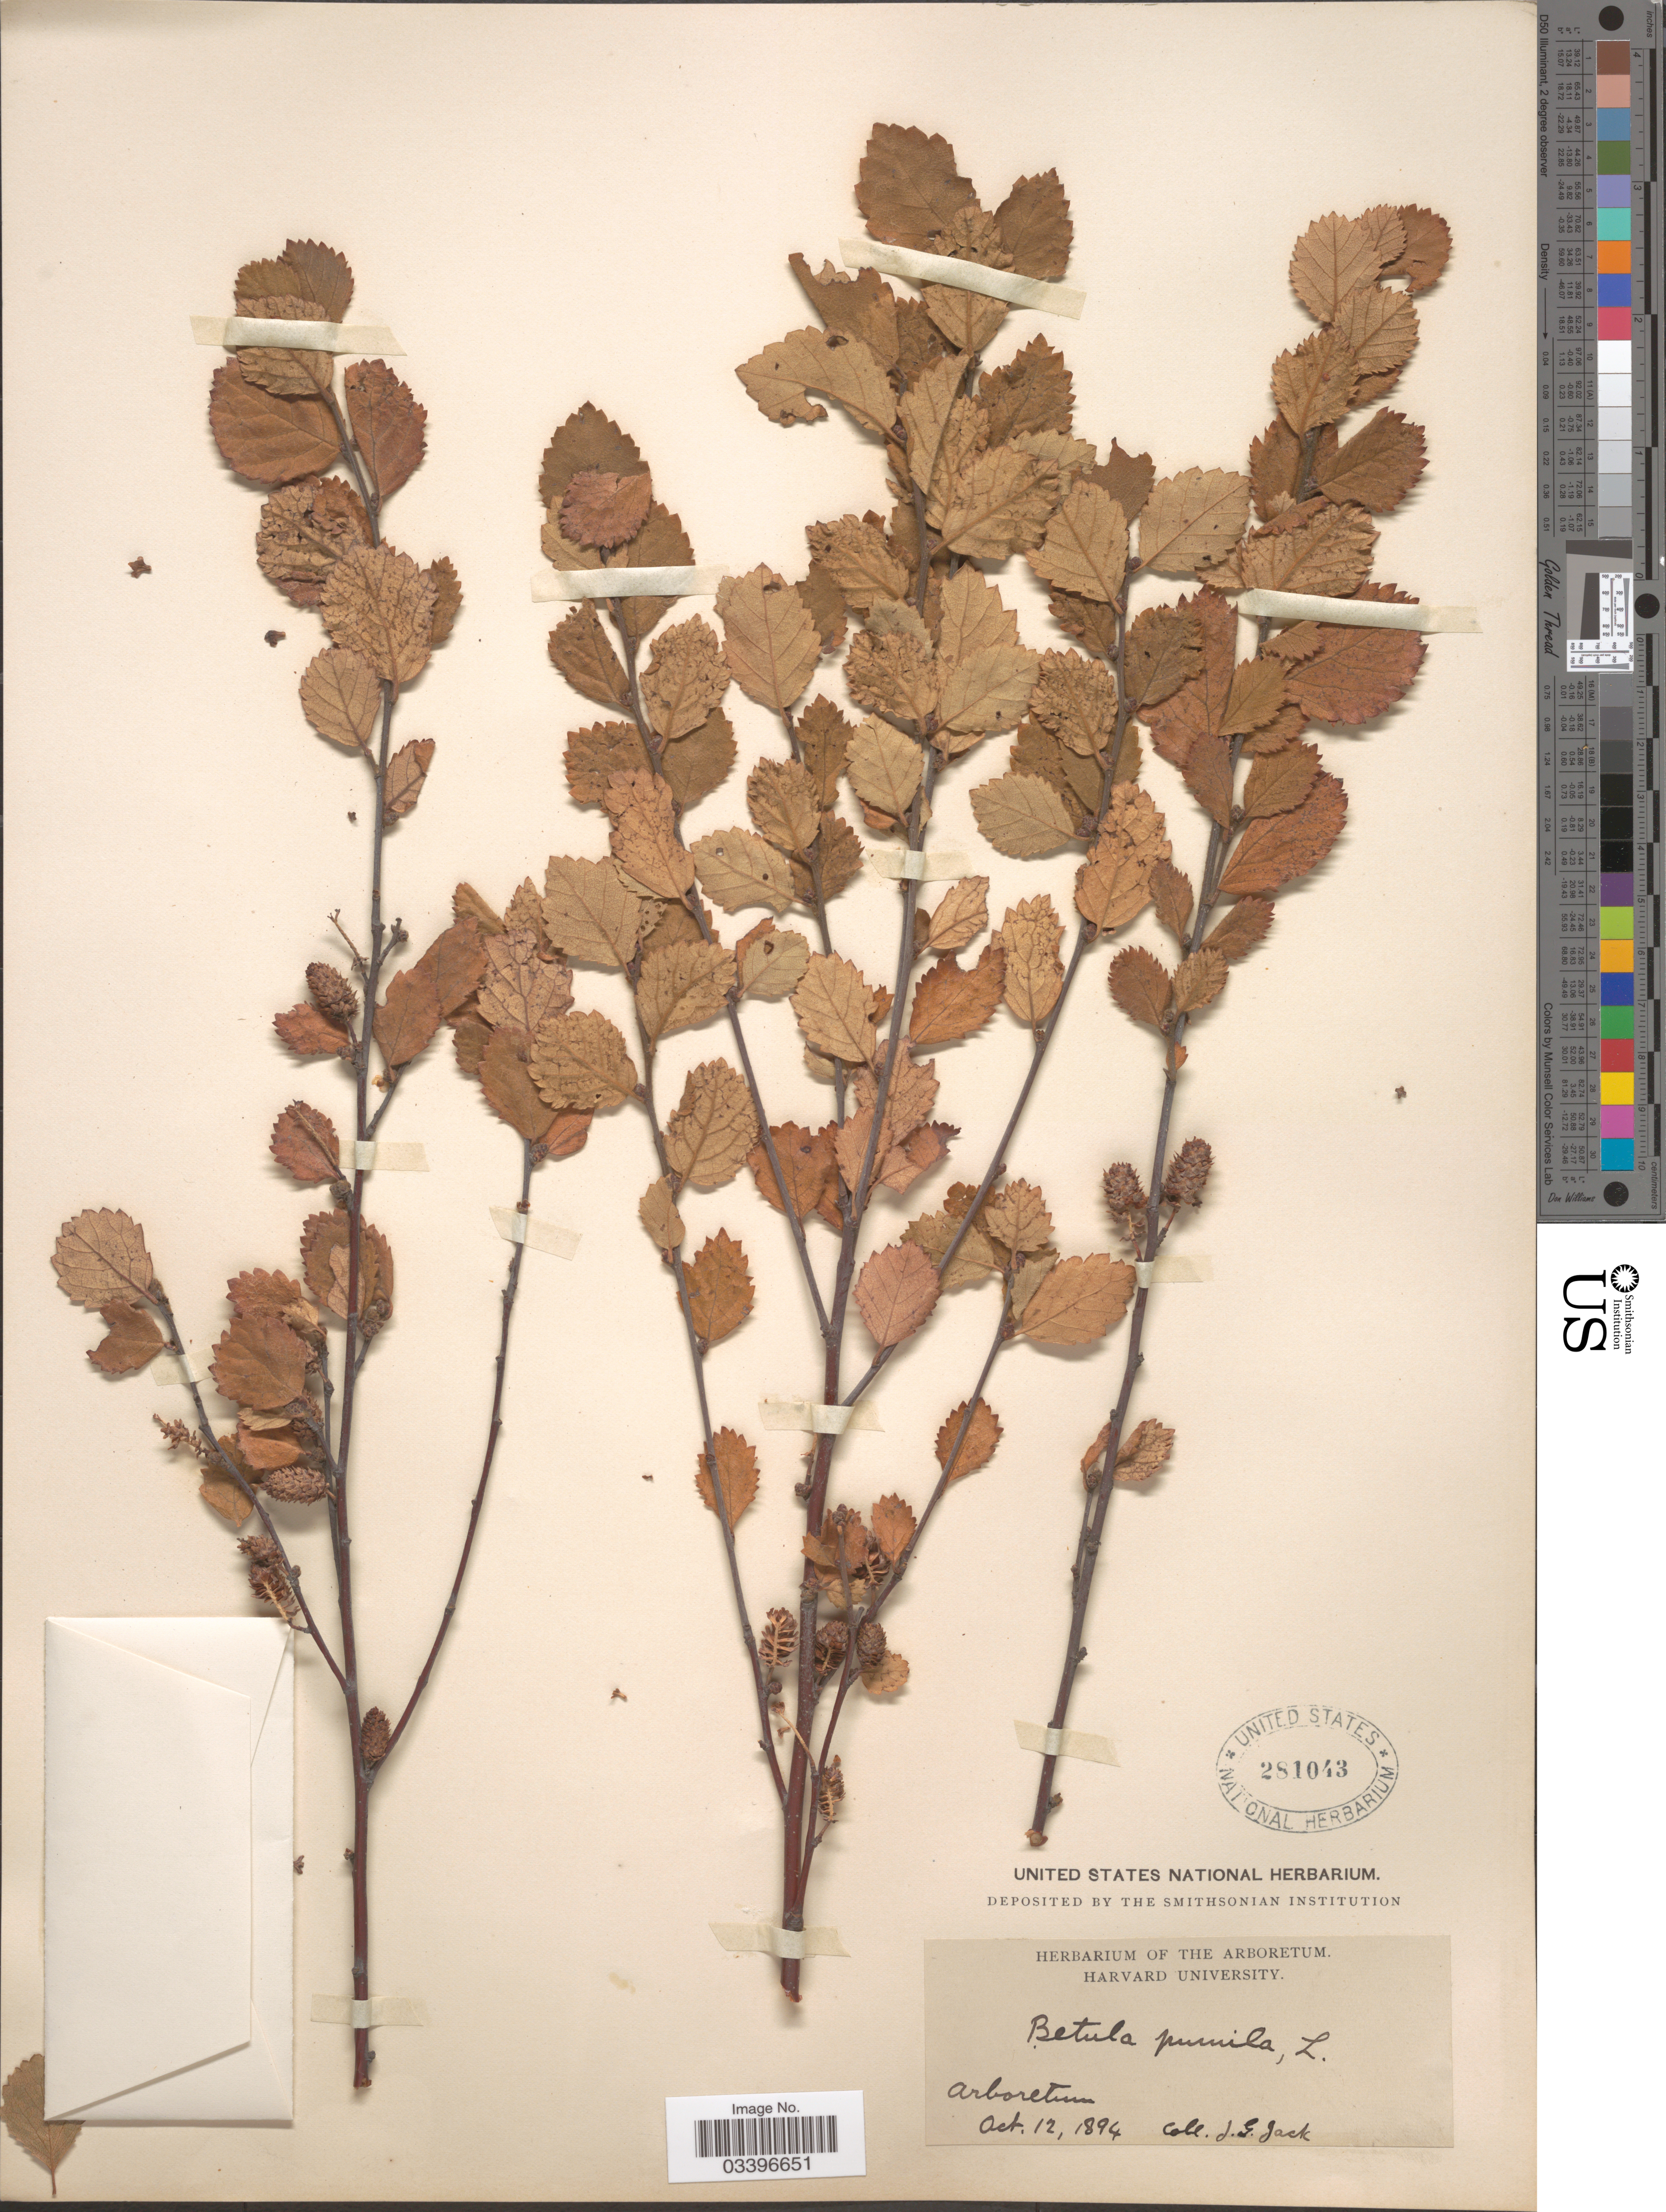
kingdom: Plantae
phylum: Tracheophyta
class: Magnoliopsida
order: Fagales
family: Betulaceae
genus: Betula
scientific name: Betula pumila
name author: L.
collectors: J. G. Jack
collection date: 1894-10-12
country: United States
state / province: Massachusetts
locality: Arboretum.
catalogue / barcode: US 281043